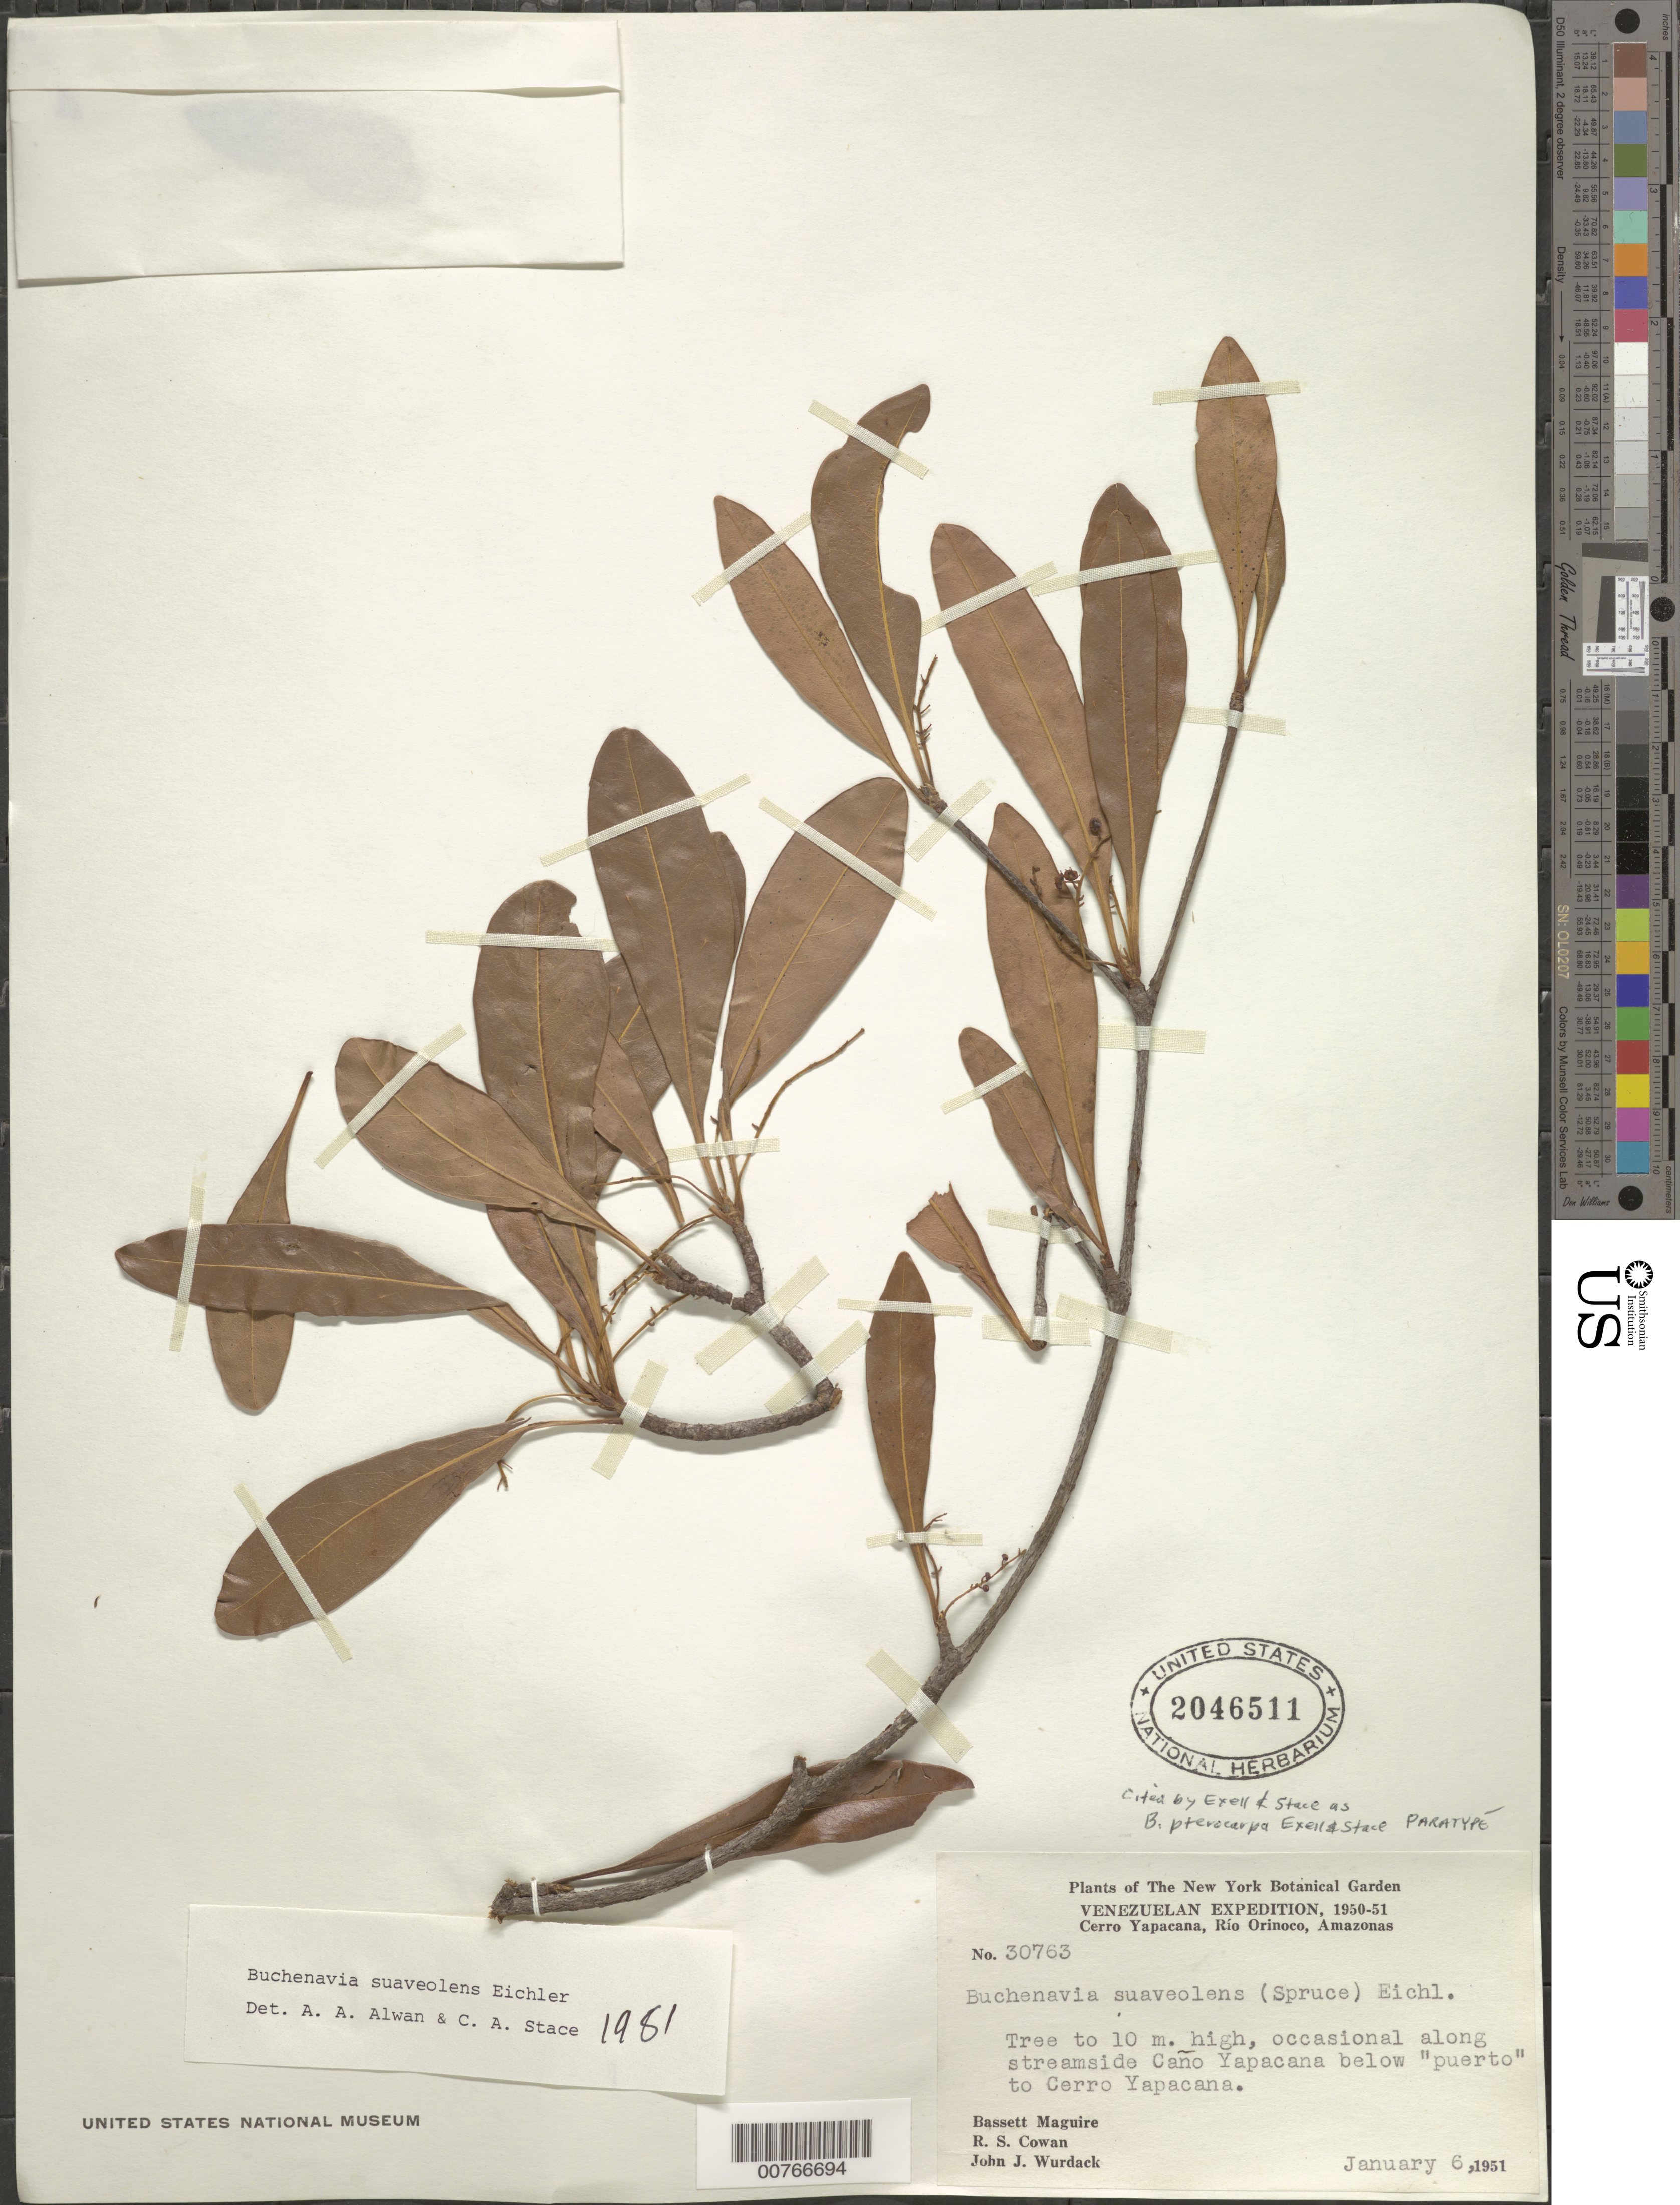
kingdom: Plantae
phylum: Tracheophyta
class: Magnoliopsida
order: Myrtales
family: Combretaceae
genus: Terminalia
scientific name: Terminalia suaveolens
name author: (Eichler) Gere & Boatwr.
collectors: B. Maguire, R. S. Cowan & J. J. Wurdack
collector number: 30763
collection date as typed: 6-Jan-51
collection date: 1951-01-06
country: Venezuela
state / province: Amazonas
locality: Caño Yapacána, below puerto for Cerro Yapacána, Río Orinoco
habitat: Streamside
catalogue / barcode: US 2046511